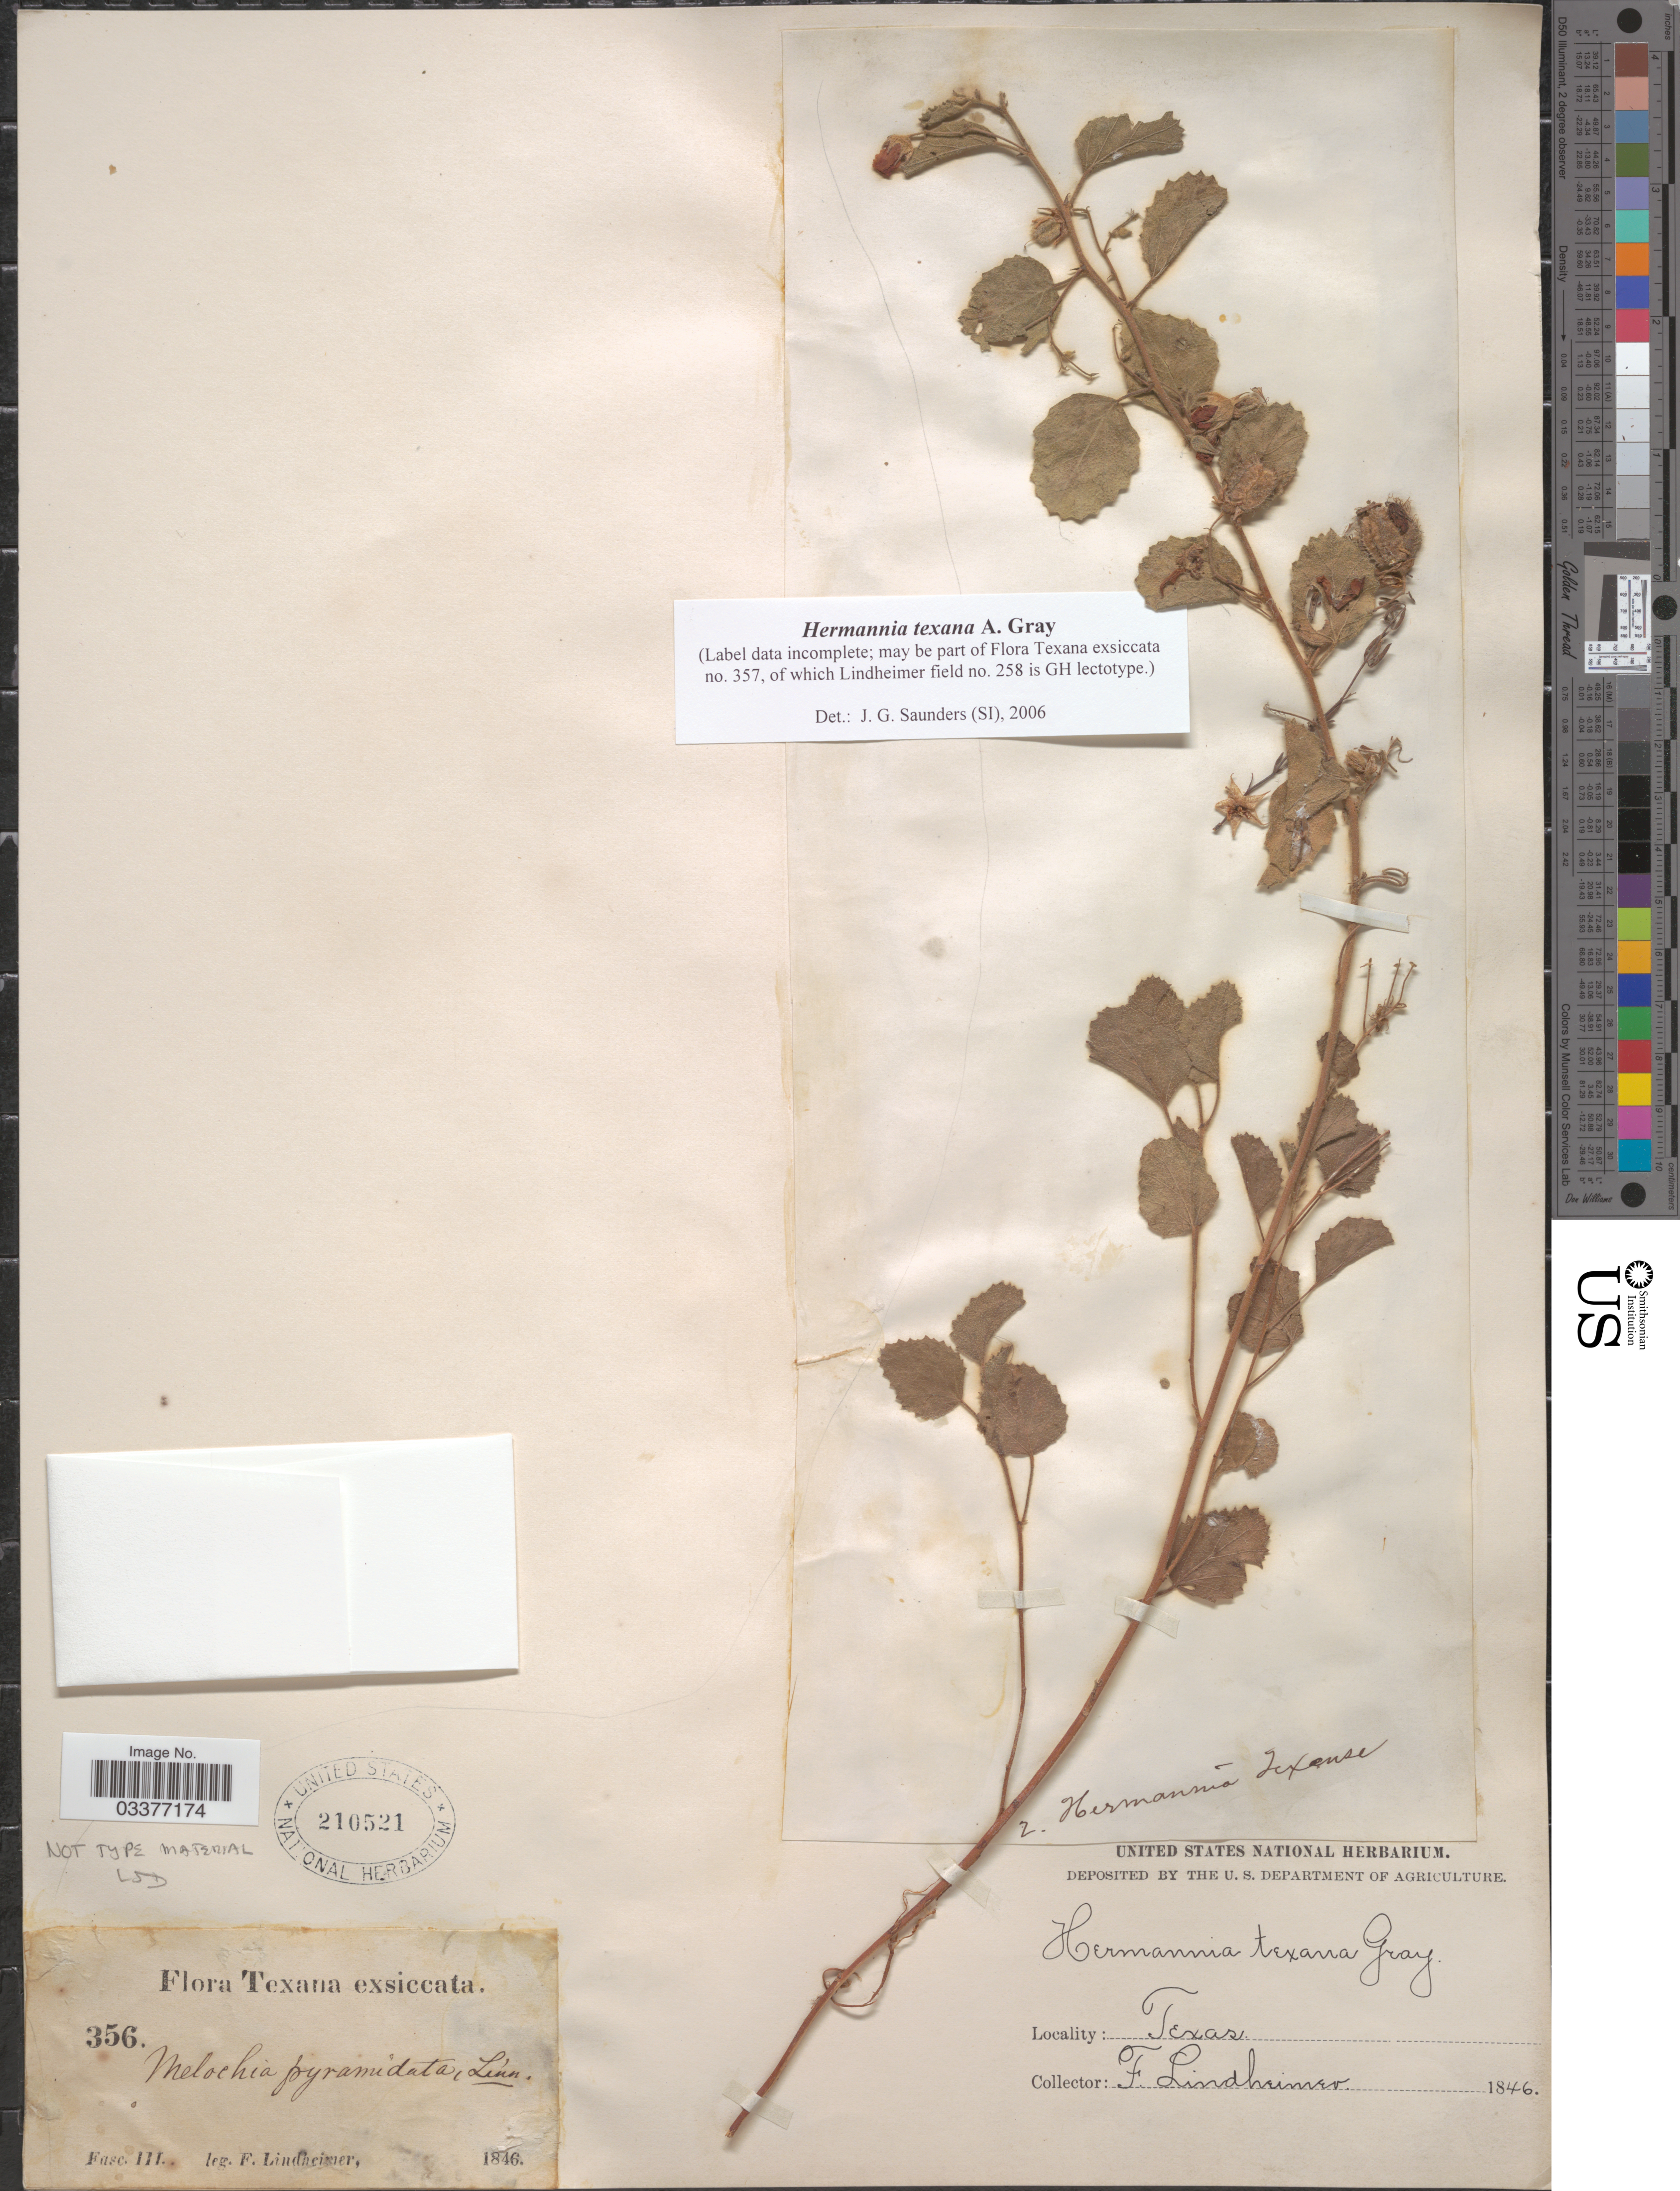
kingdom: Plantae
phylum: Tracheophyta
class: Magnoliopsida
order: Malvales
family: Malvaceae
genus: Hermannia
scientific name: Hermannia texana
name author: A. Gray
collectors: F. Lindheimer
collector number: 356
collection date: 1846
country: United States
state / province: Texas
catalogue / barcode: US 210521